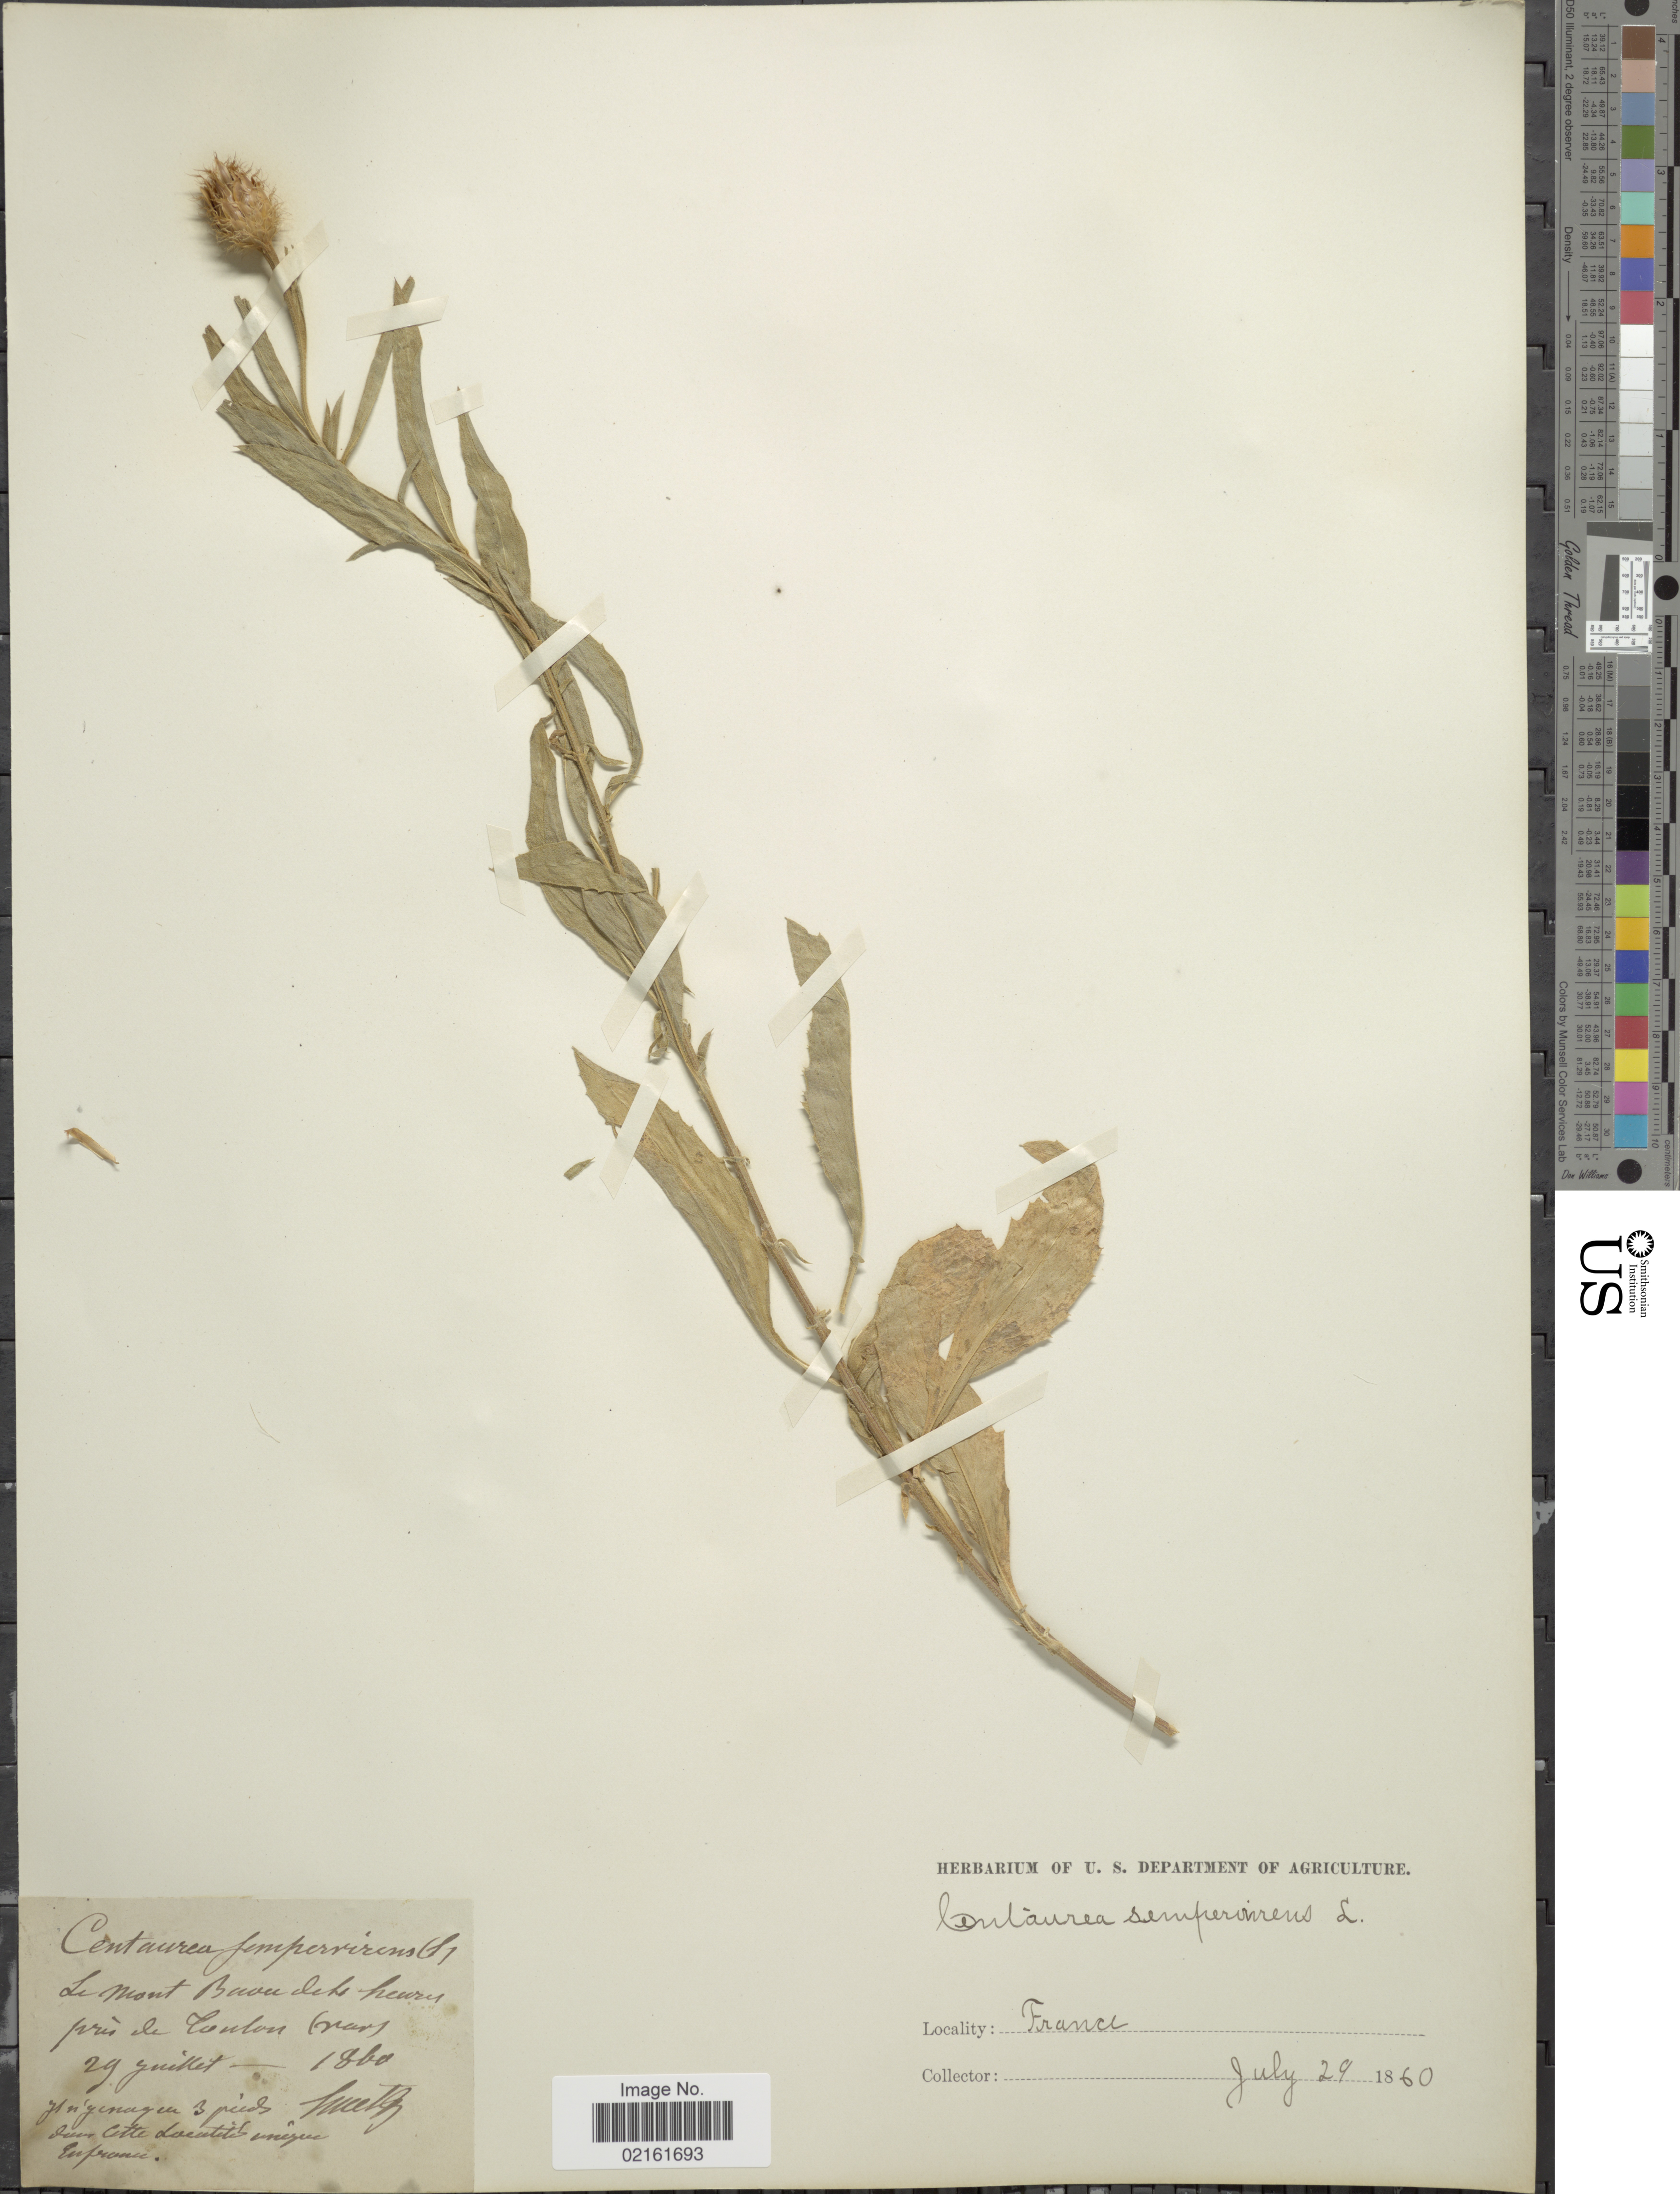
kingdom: Plantae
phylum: Tracheophyta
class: Magnoliopsida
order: Asterales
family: Asteraceae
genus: Cheirolophus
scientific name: Cheirolophus sempervirens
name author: (L.) Pomel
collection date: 1860-07-29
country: France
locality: Lemont Buvu de le heures pres de canton (mar) [interpreted]